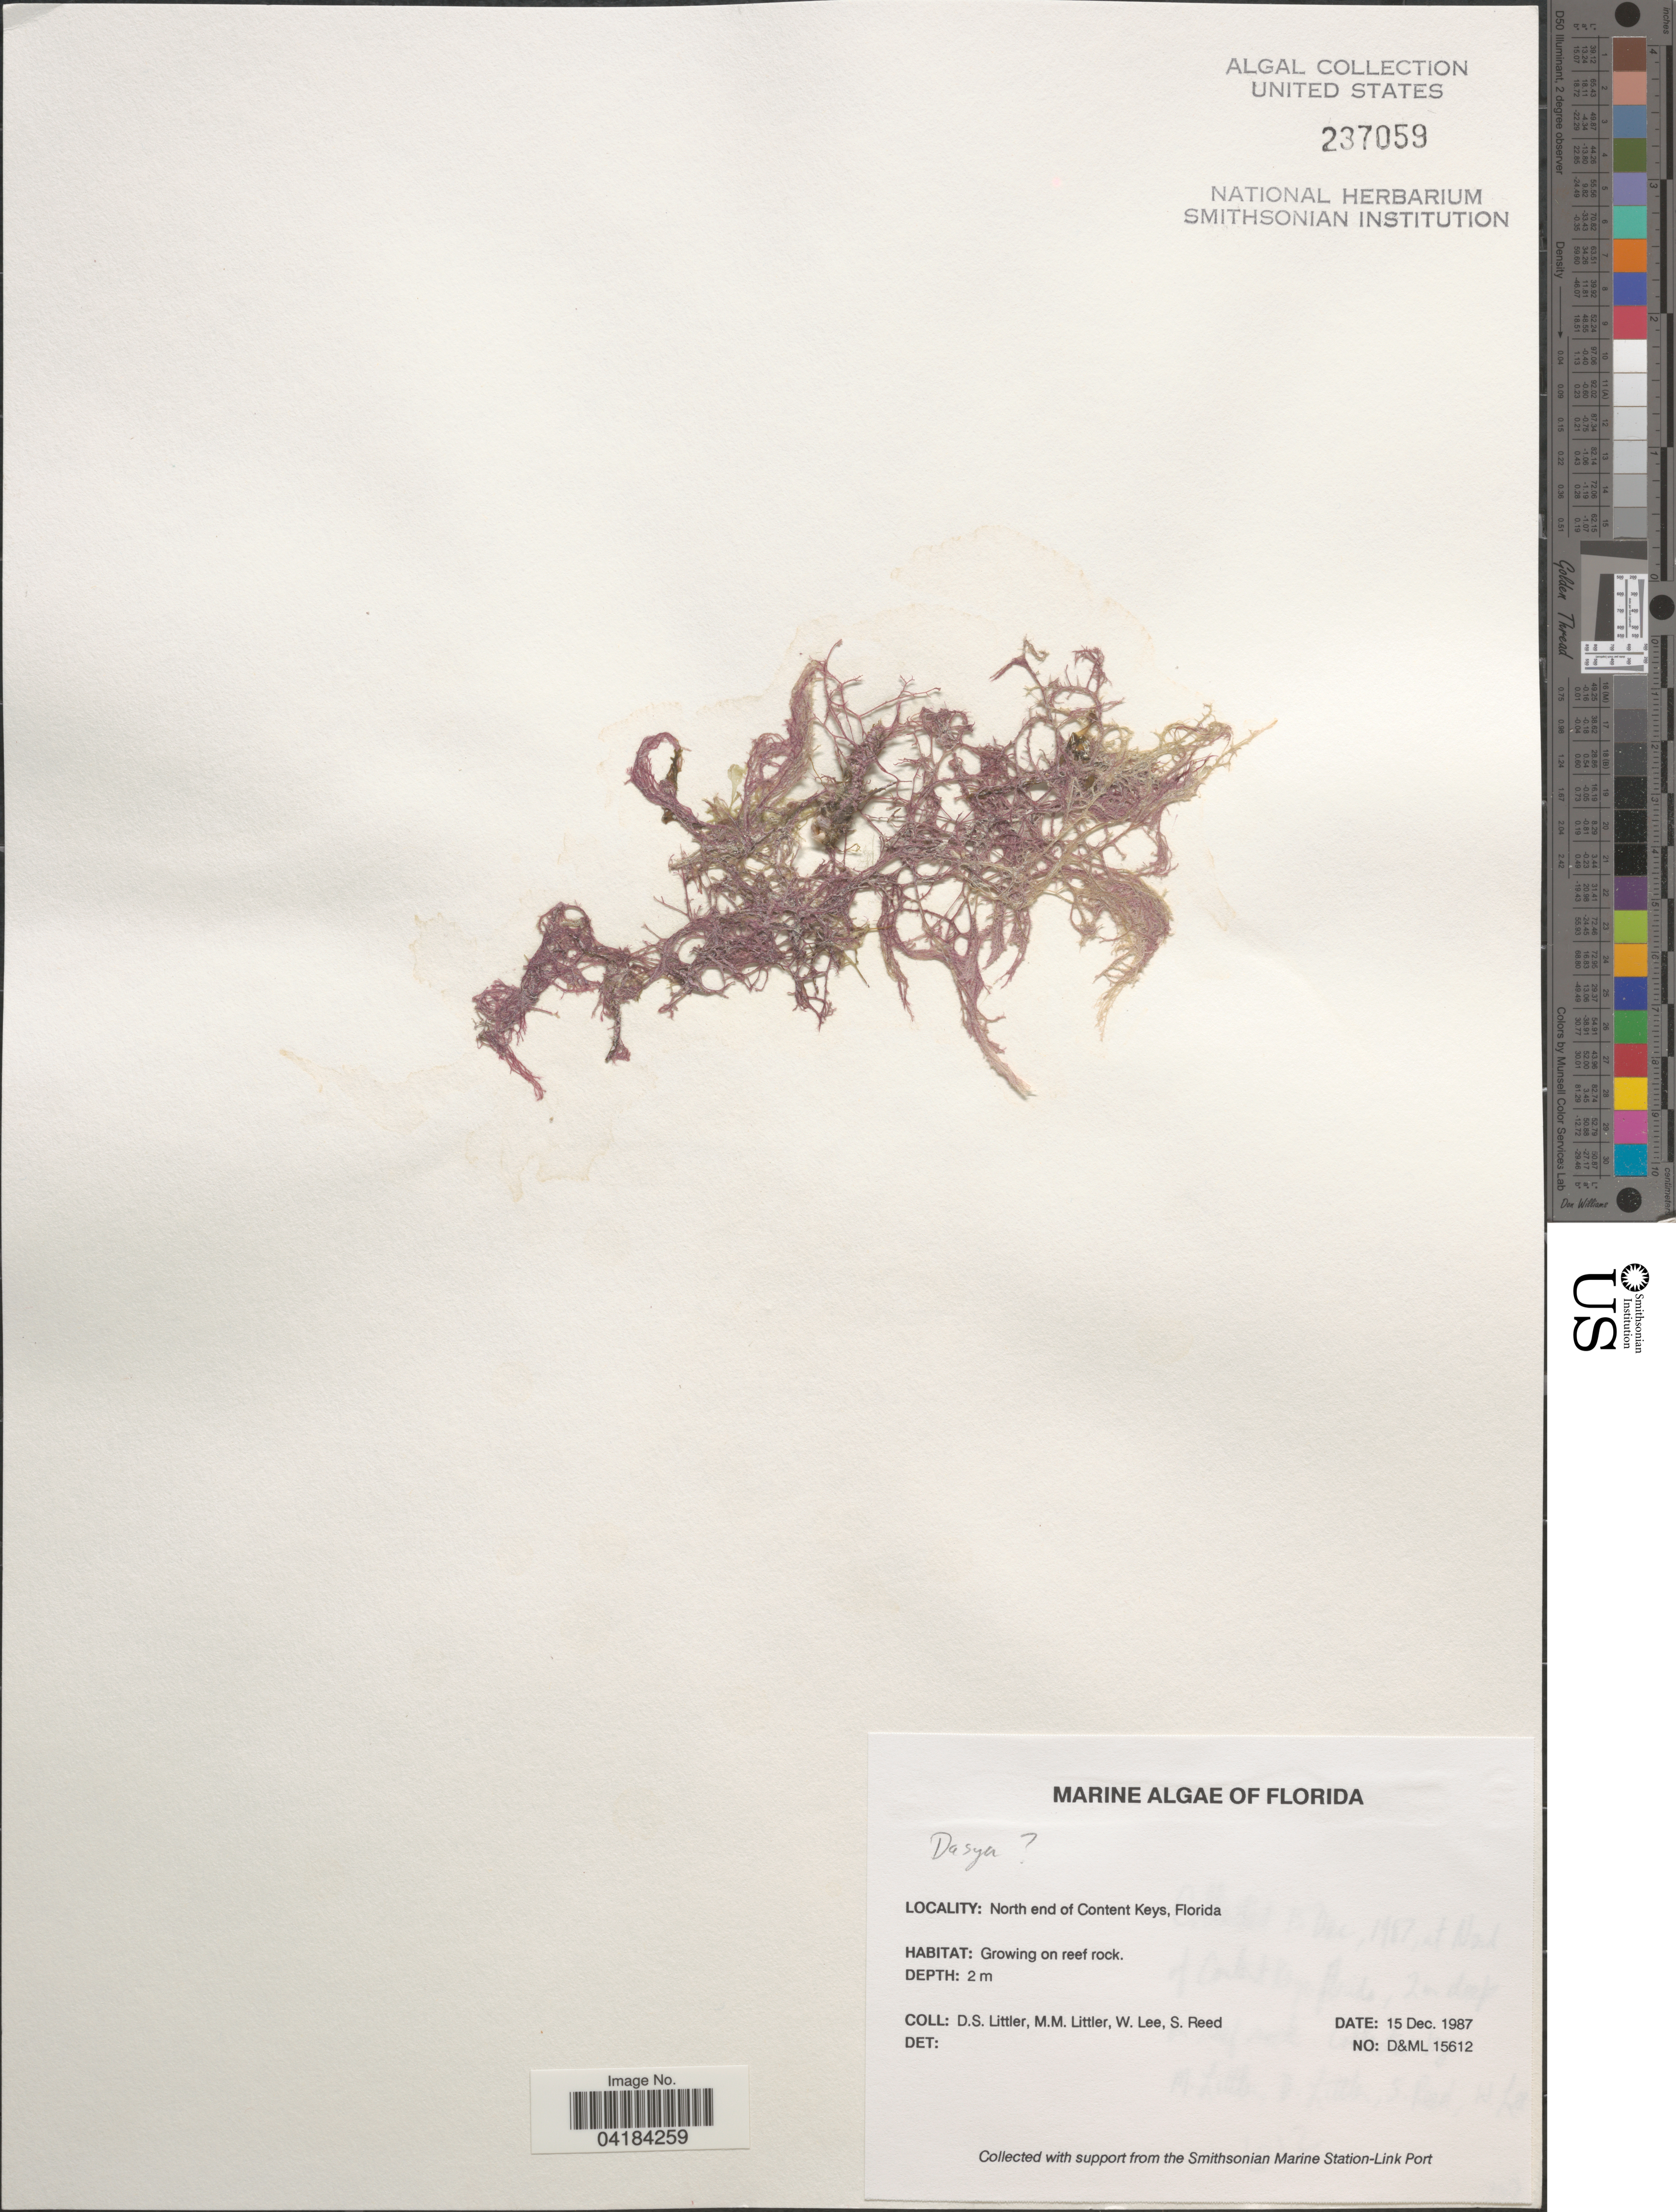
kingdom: Plantae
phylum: Rhodophyta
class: Florideophyceae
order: Ceramiales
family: Dasyaceae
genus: Dasya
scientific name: Dasya sp.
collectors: D. S. Littler, W. Lee & S. Reed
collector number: D&ML15612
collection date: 1987-12-15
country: United States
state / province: Florida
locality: North end of Content Keys.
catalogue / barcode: US 237059